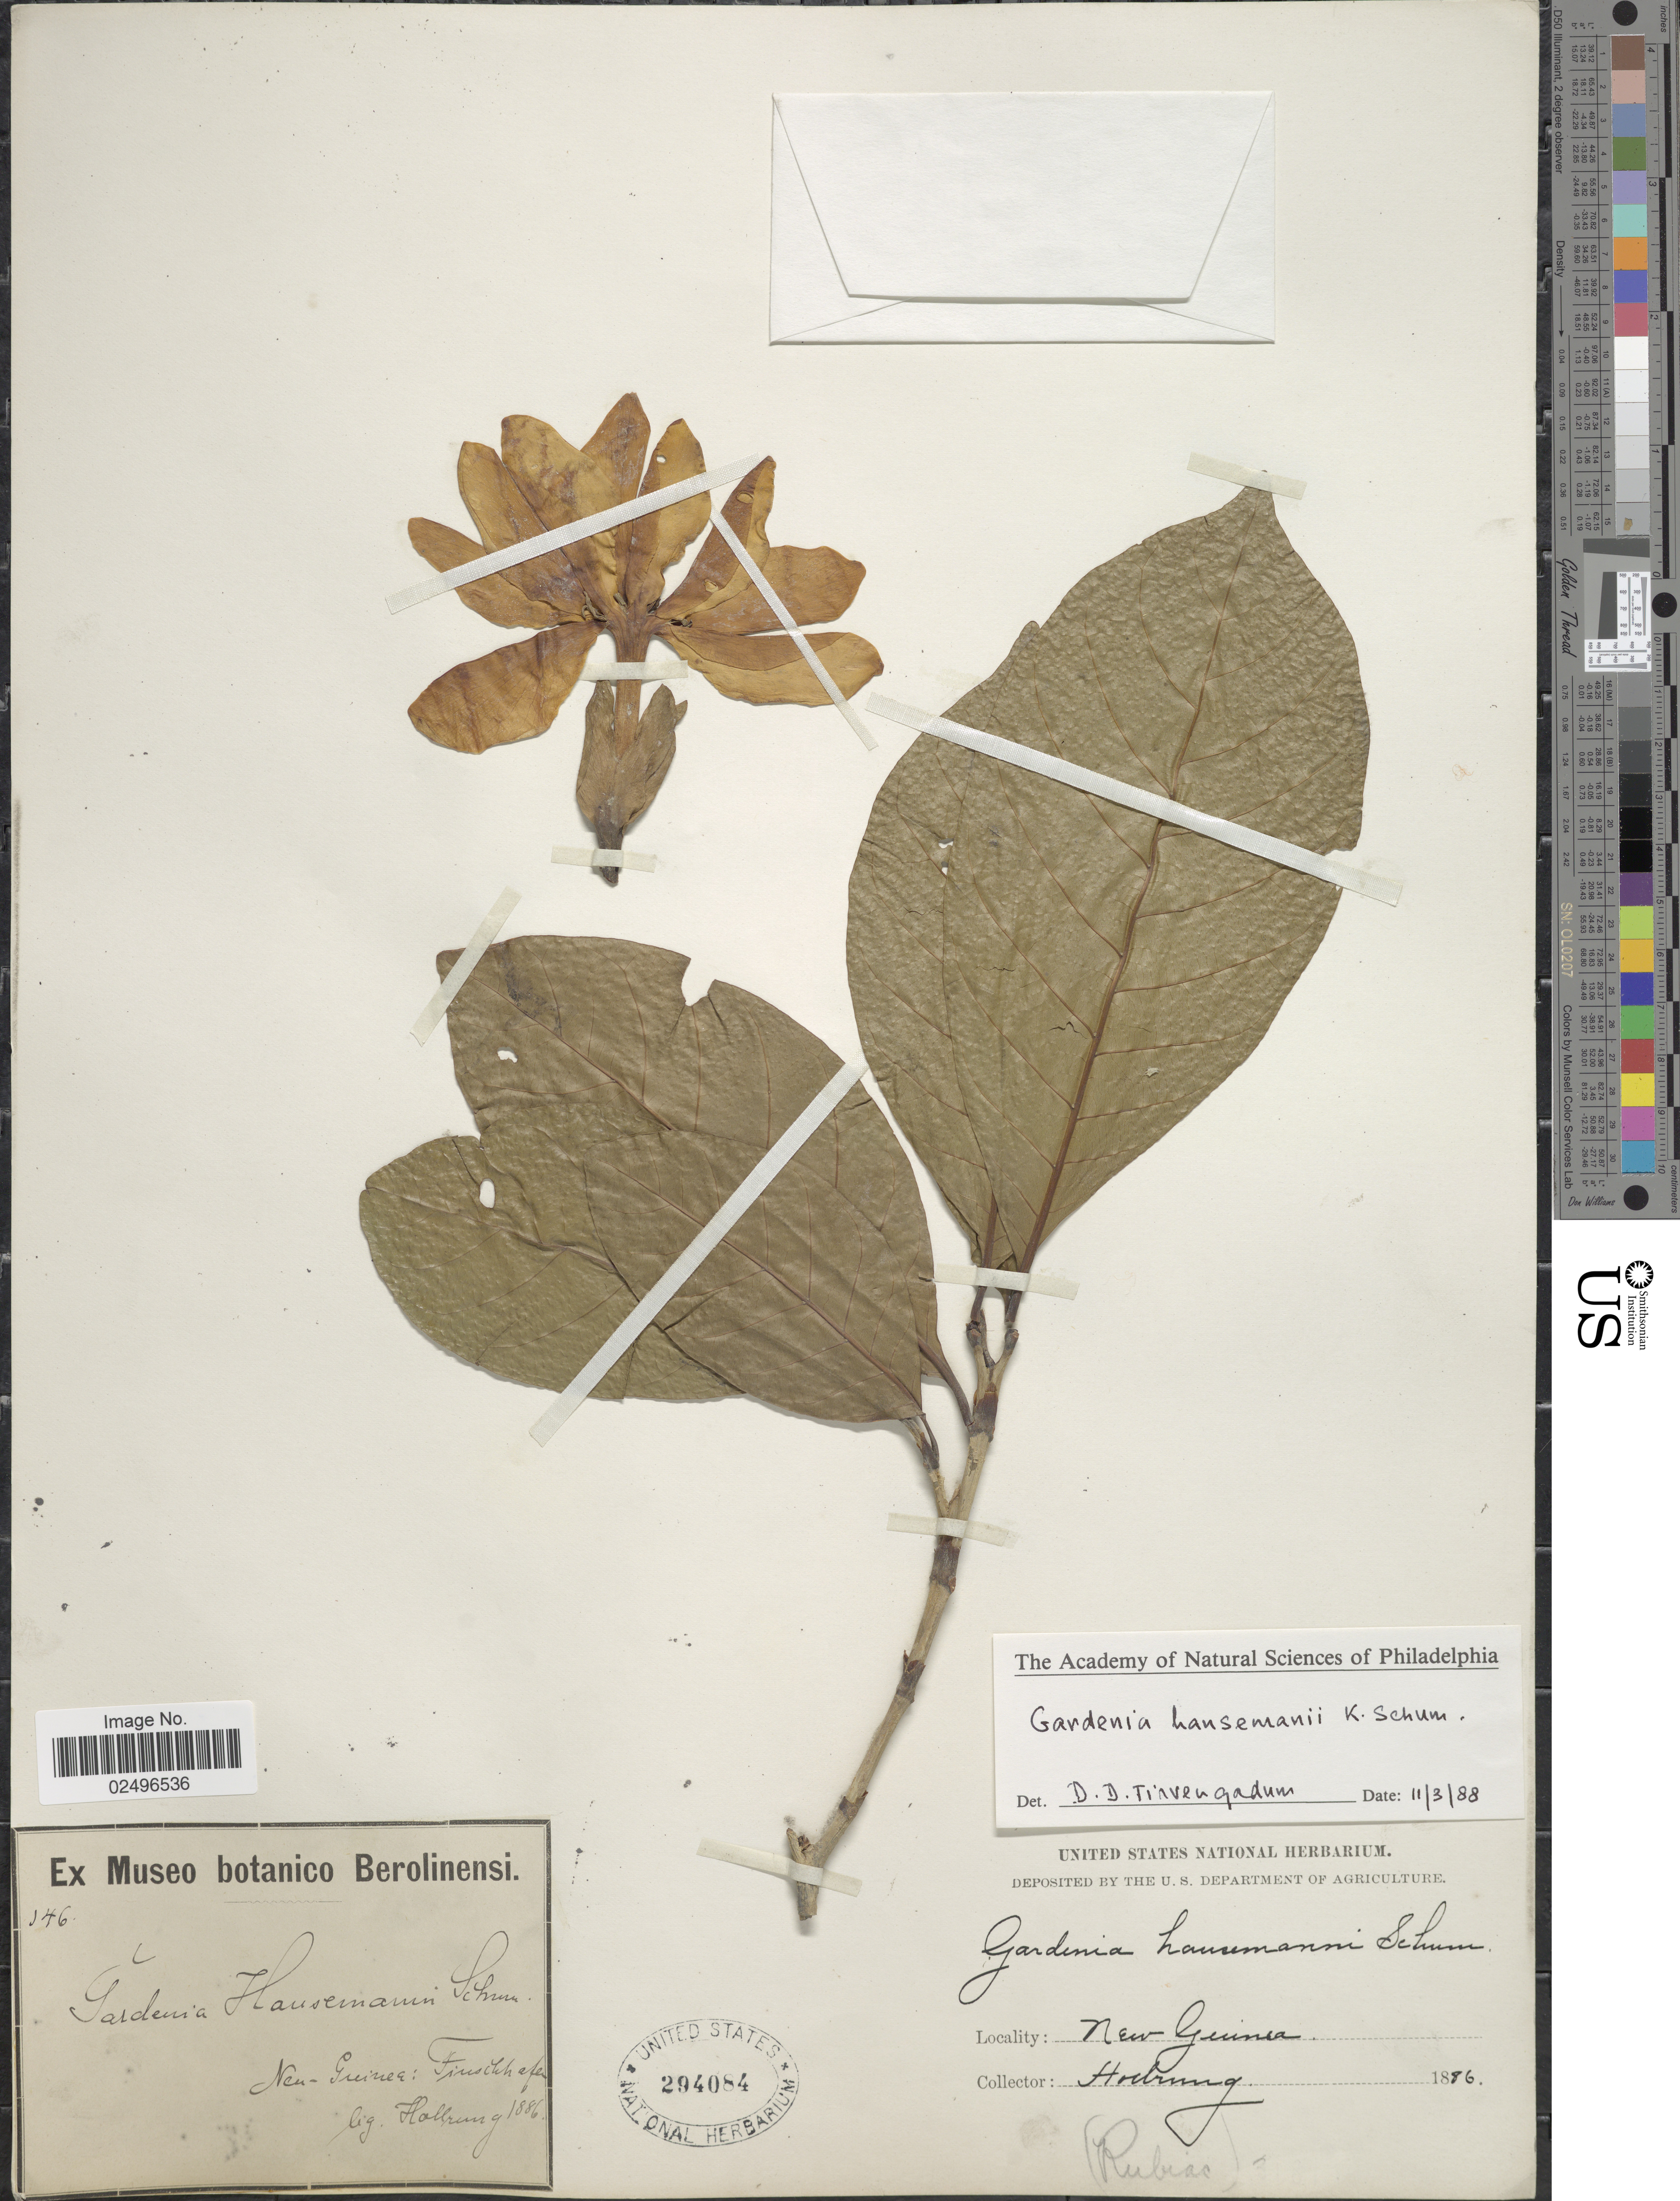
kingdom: Plantae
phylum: Tracheophyta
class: Magnoliopsida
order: Gentianales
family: Rubiaceae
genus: Gardenia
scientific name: Gardenia hauseman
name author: K. Schum.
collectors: Hollrung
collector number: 146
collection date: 1886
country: Papua New Guinea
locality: New Guinea: Finschhafen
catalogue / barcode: US 294084